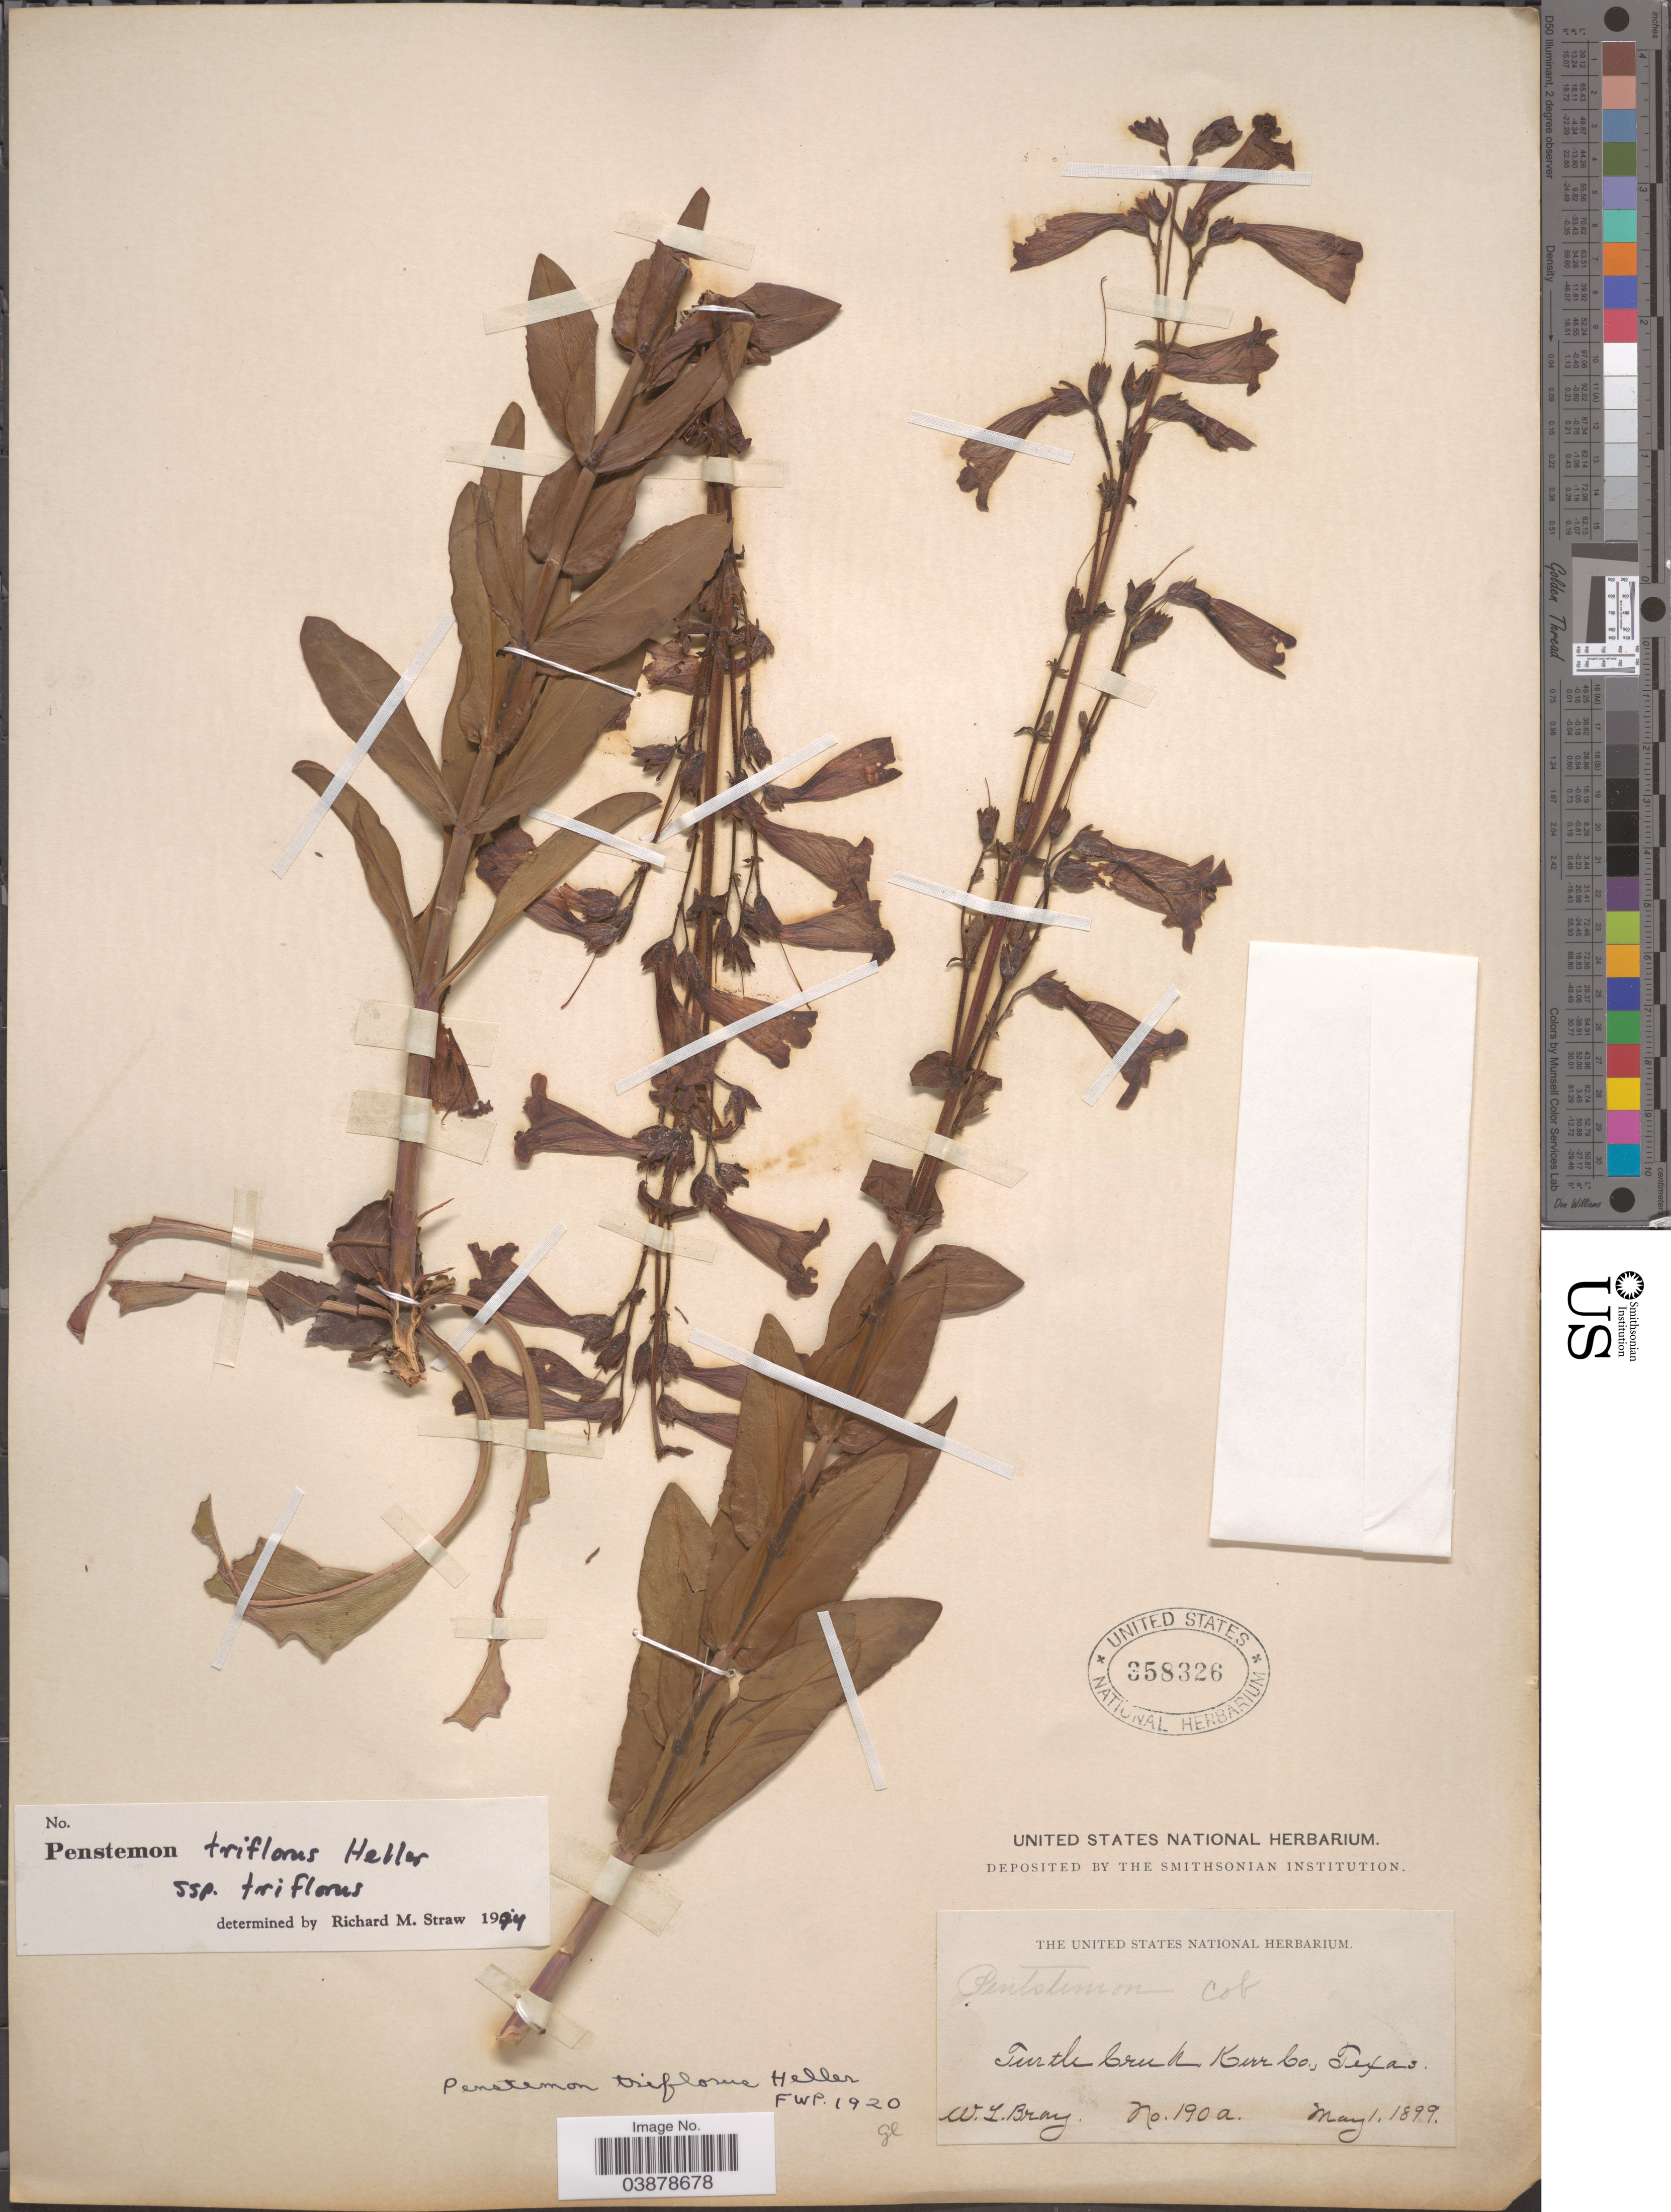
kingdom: Plantae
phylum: Tracheophyta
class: Magnoliopsida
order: Lamiales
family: Plantaginaceae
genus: Penstemon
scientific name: Penstemon triflorus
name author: A. Heller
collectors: W. L. Bray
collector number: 190a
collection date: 1899-05-01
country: United States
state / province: Texas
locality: Turtle Creek, Kerr Co.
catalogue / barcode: US 358326